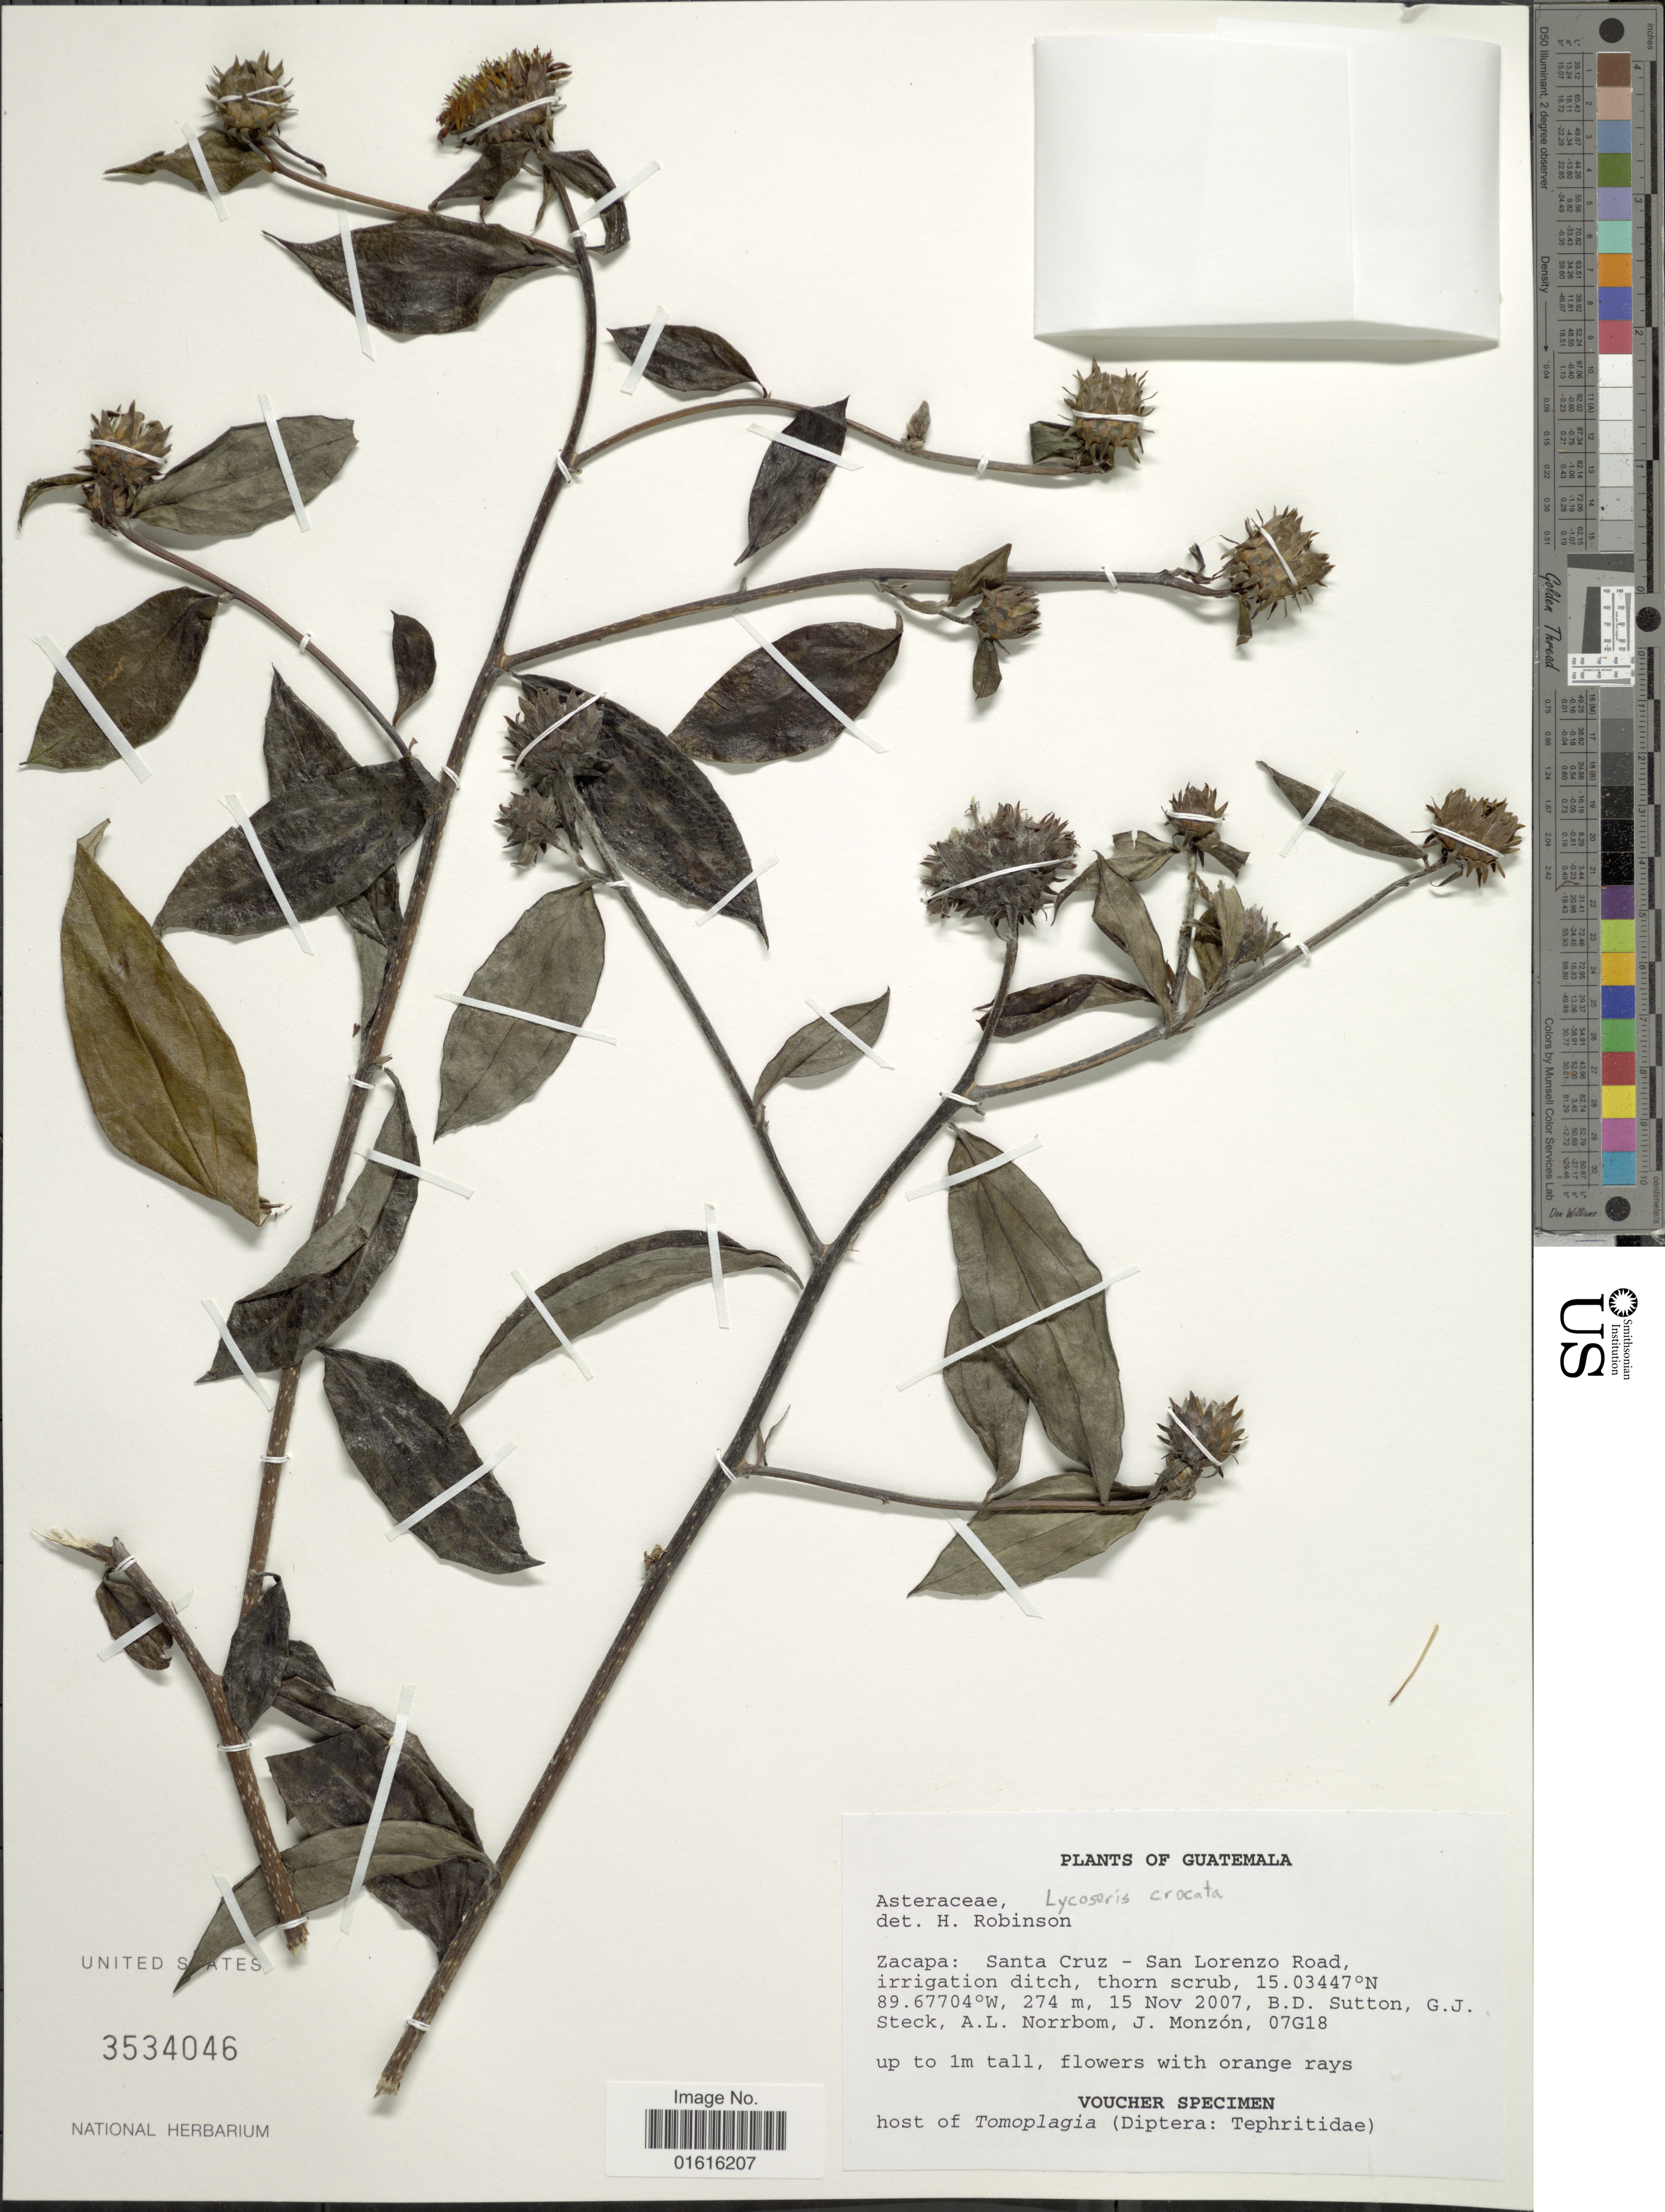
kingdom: Plantae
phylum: Tracheophyta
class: Magnoliopsida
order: Asterales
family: Asteraceae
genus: Lycoseris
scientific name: Lycoseris crocata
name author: S.F. Blake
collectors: B. Sutton, G. Steck, A. L. Norrbom & J. Monzon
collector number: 07G18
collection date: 2007-11-15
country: Guatemala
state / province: Zacapa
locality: Zacapa: Santa Cruz - San Lorenzo Road, irrigation ditch, thorn scrub.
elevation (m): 274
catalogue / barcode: US 3534046